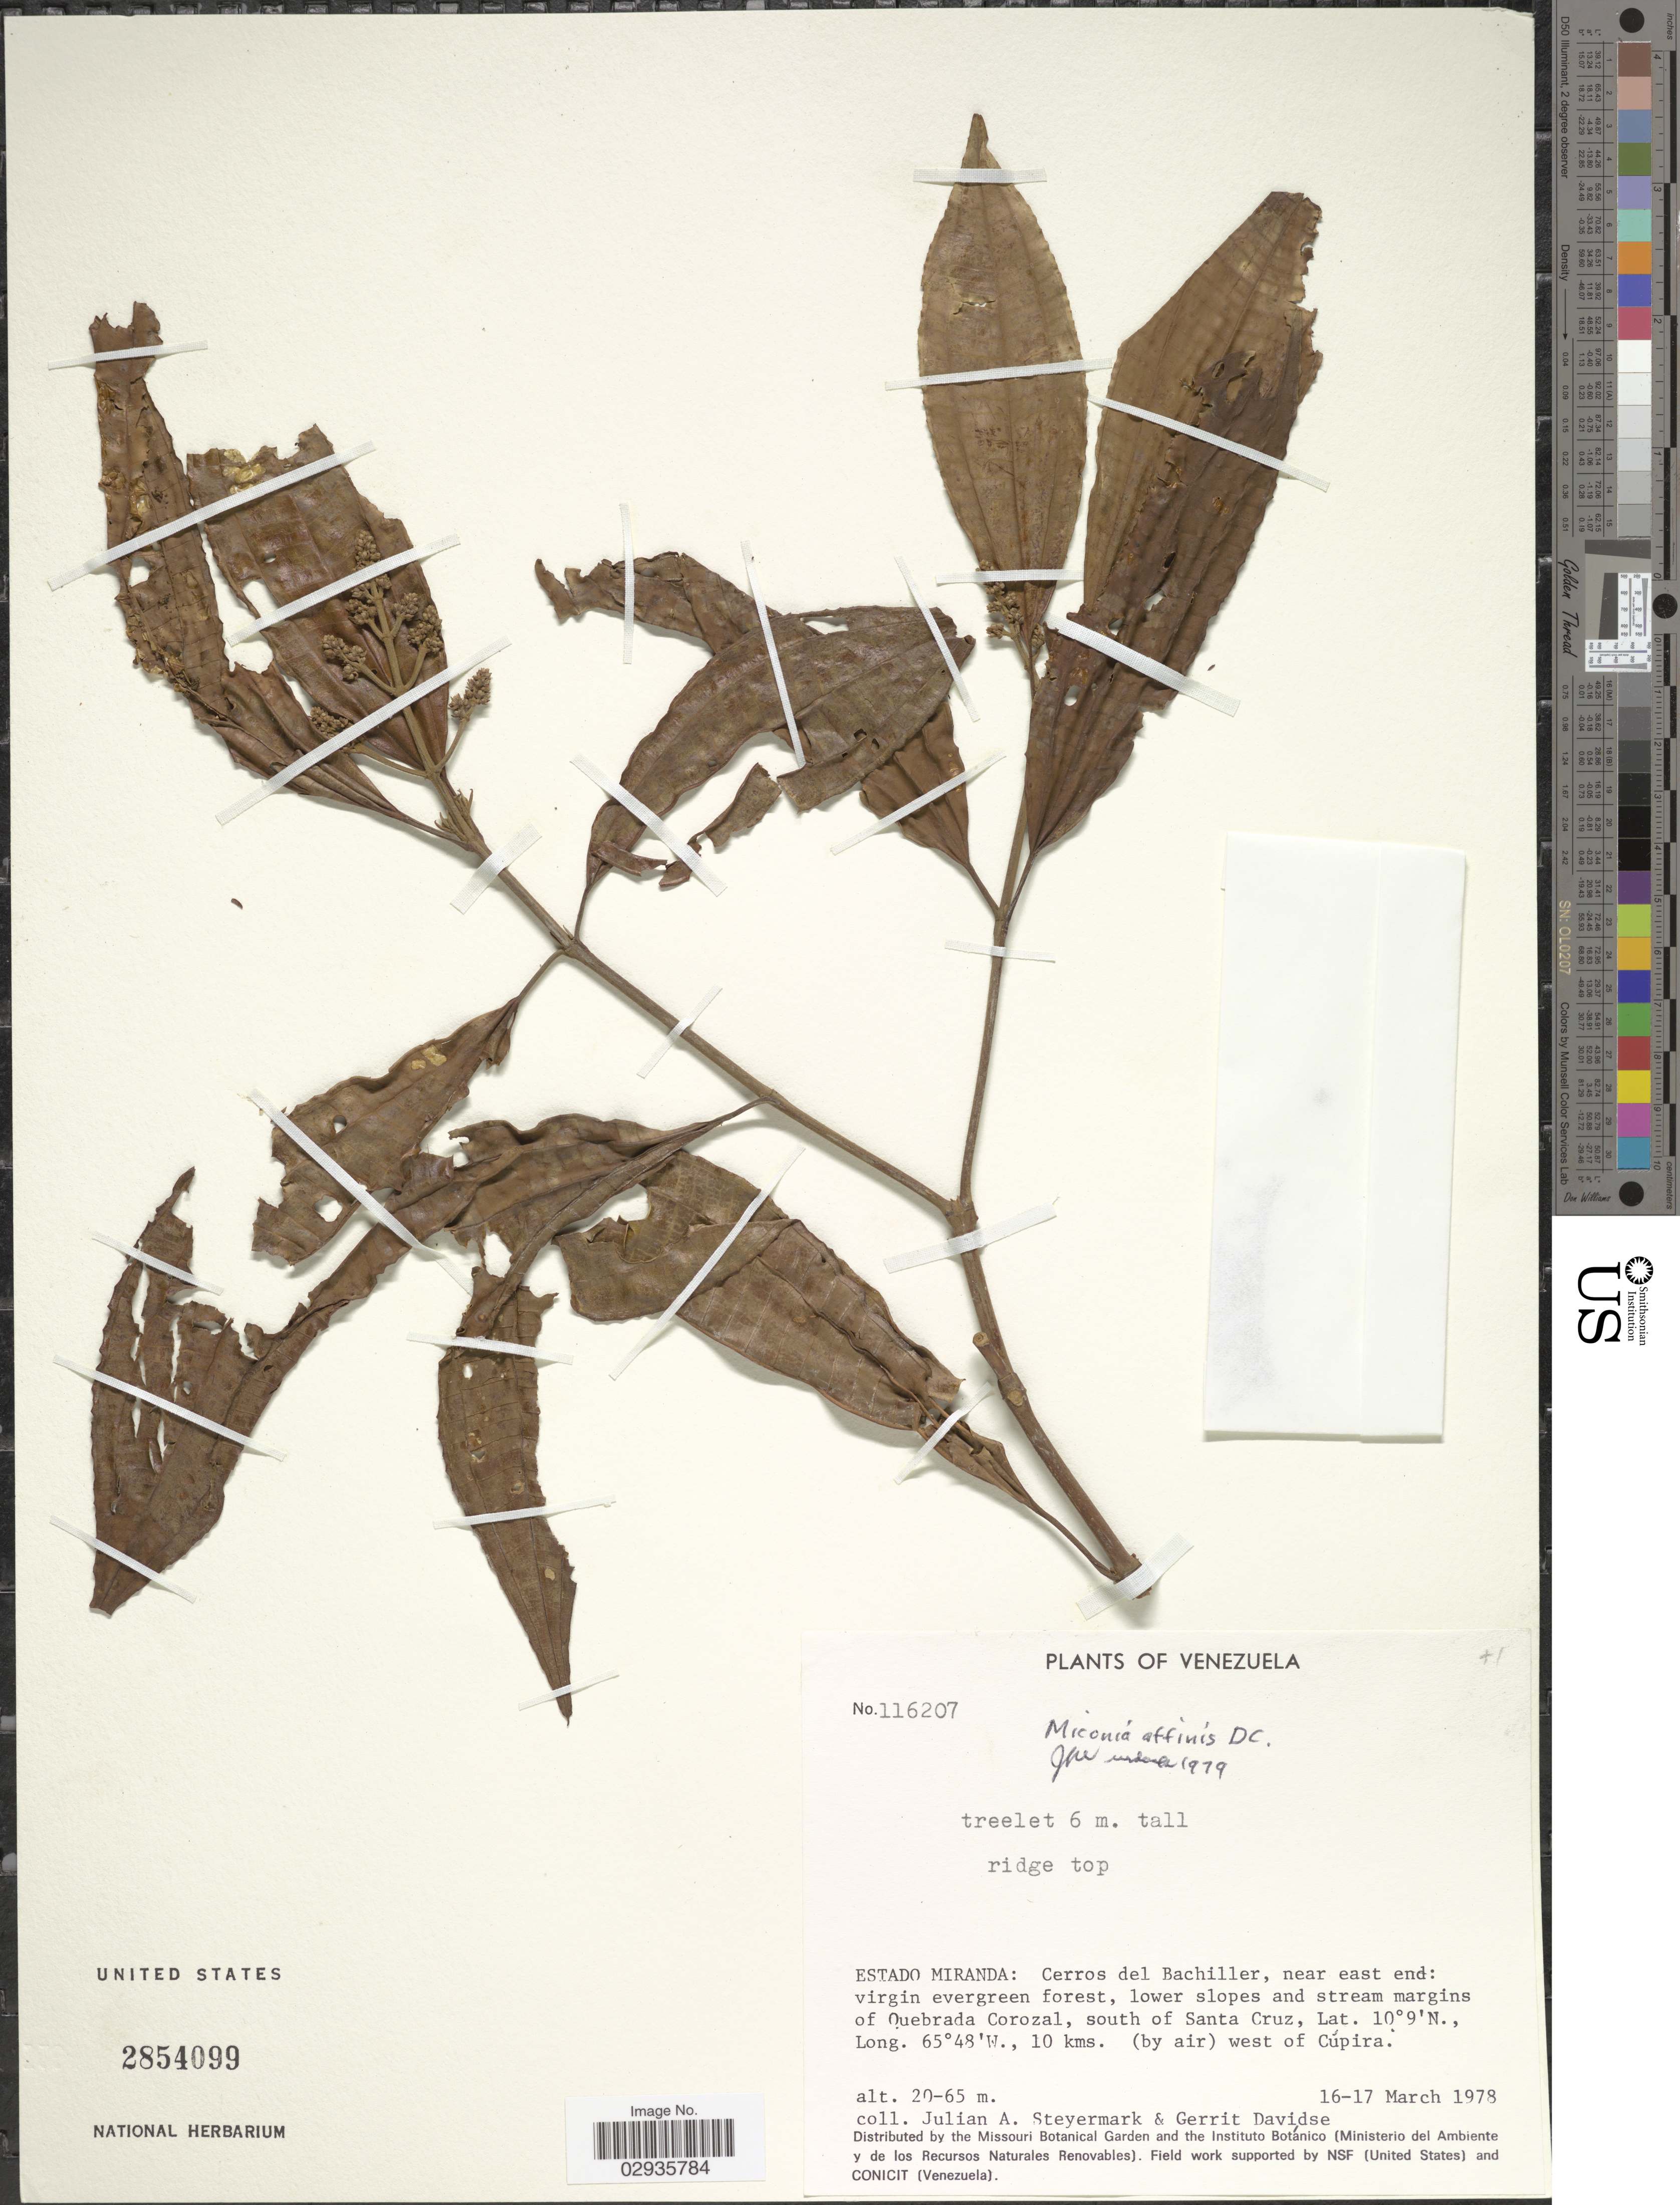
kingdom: Plantae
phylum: Tracheophyta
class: Magnoliopsida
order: Myrtales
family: Melastomataceae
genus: Miconia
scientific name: Miconia affinis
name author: DC.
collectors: J. Steyermark & G. Davidse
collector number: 116207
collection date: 1978-03-16/1978-03-17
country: Venezuela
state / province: Miranda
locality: Cerros del Bachiller, near east end: virgin evergreen forest, lower slopes and stream margins of Quebrada Corozal, south of Santa Cruz, 10 kms. (by air) west of Cúpira.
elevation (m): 20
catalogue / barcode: US 2854099